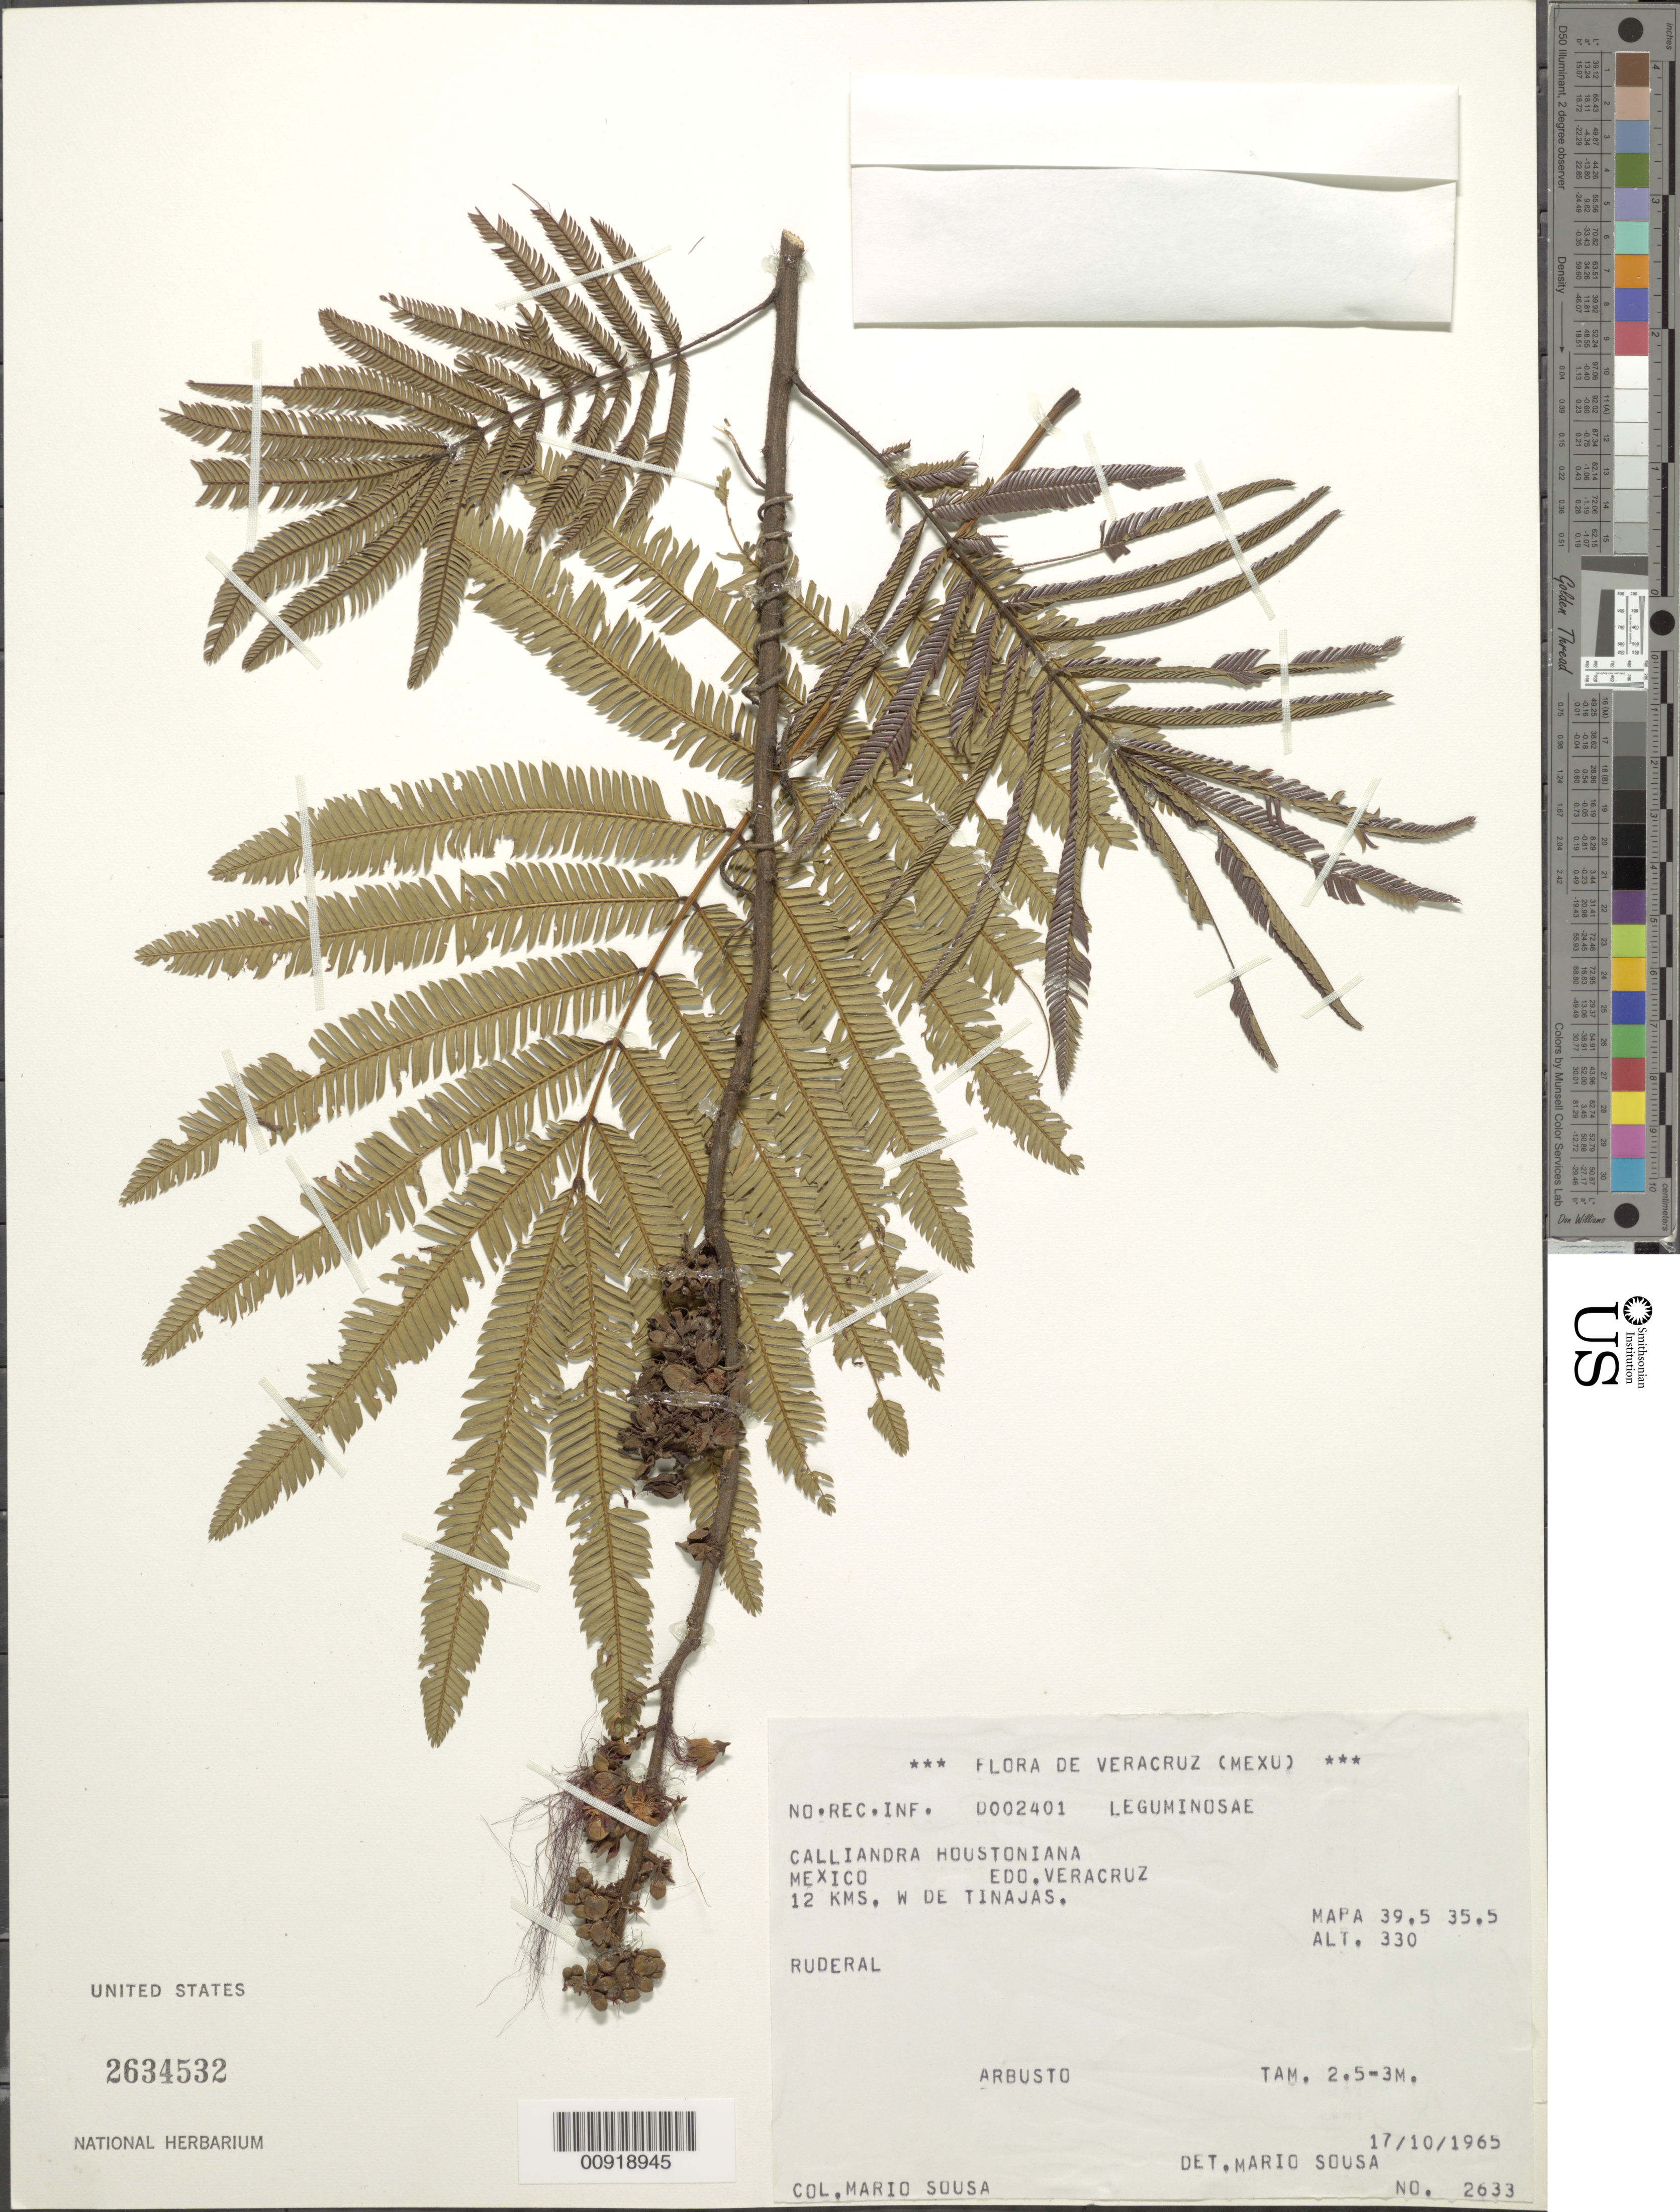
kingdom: Plantae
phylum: Tracheophyta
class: Magnoliopsida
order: Fabales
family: Fabaceae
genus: Calliandra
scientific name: Calliandra houstoniana var. houstoniana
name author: (Mill.) Standl.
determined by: Strong, Mark T., (BOT), Smithsonian Institution - National Museum of Natural History (UNITED STATES)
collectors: M. Sousa S.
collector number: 2633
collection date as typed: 17 Oct 1965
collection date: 1965-10-17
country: Mexico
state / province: Veracruz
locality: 12 kms. W de Tinajas. Mapa 39.5 35.5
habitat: Ruderal.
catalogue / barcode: US 2634532